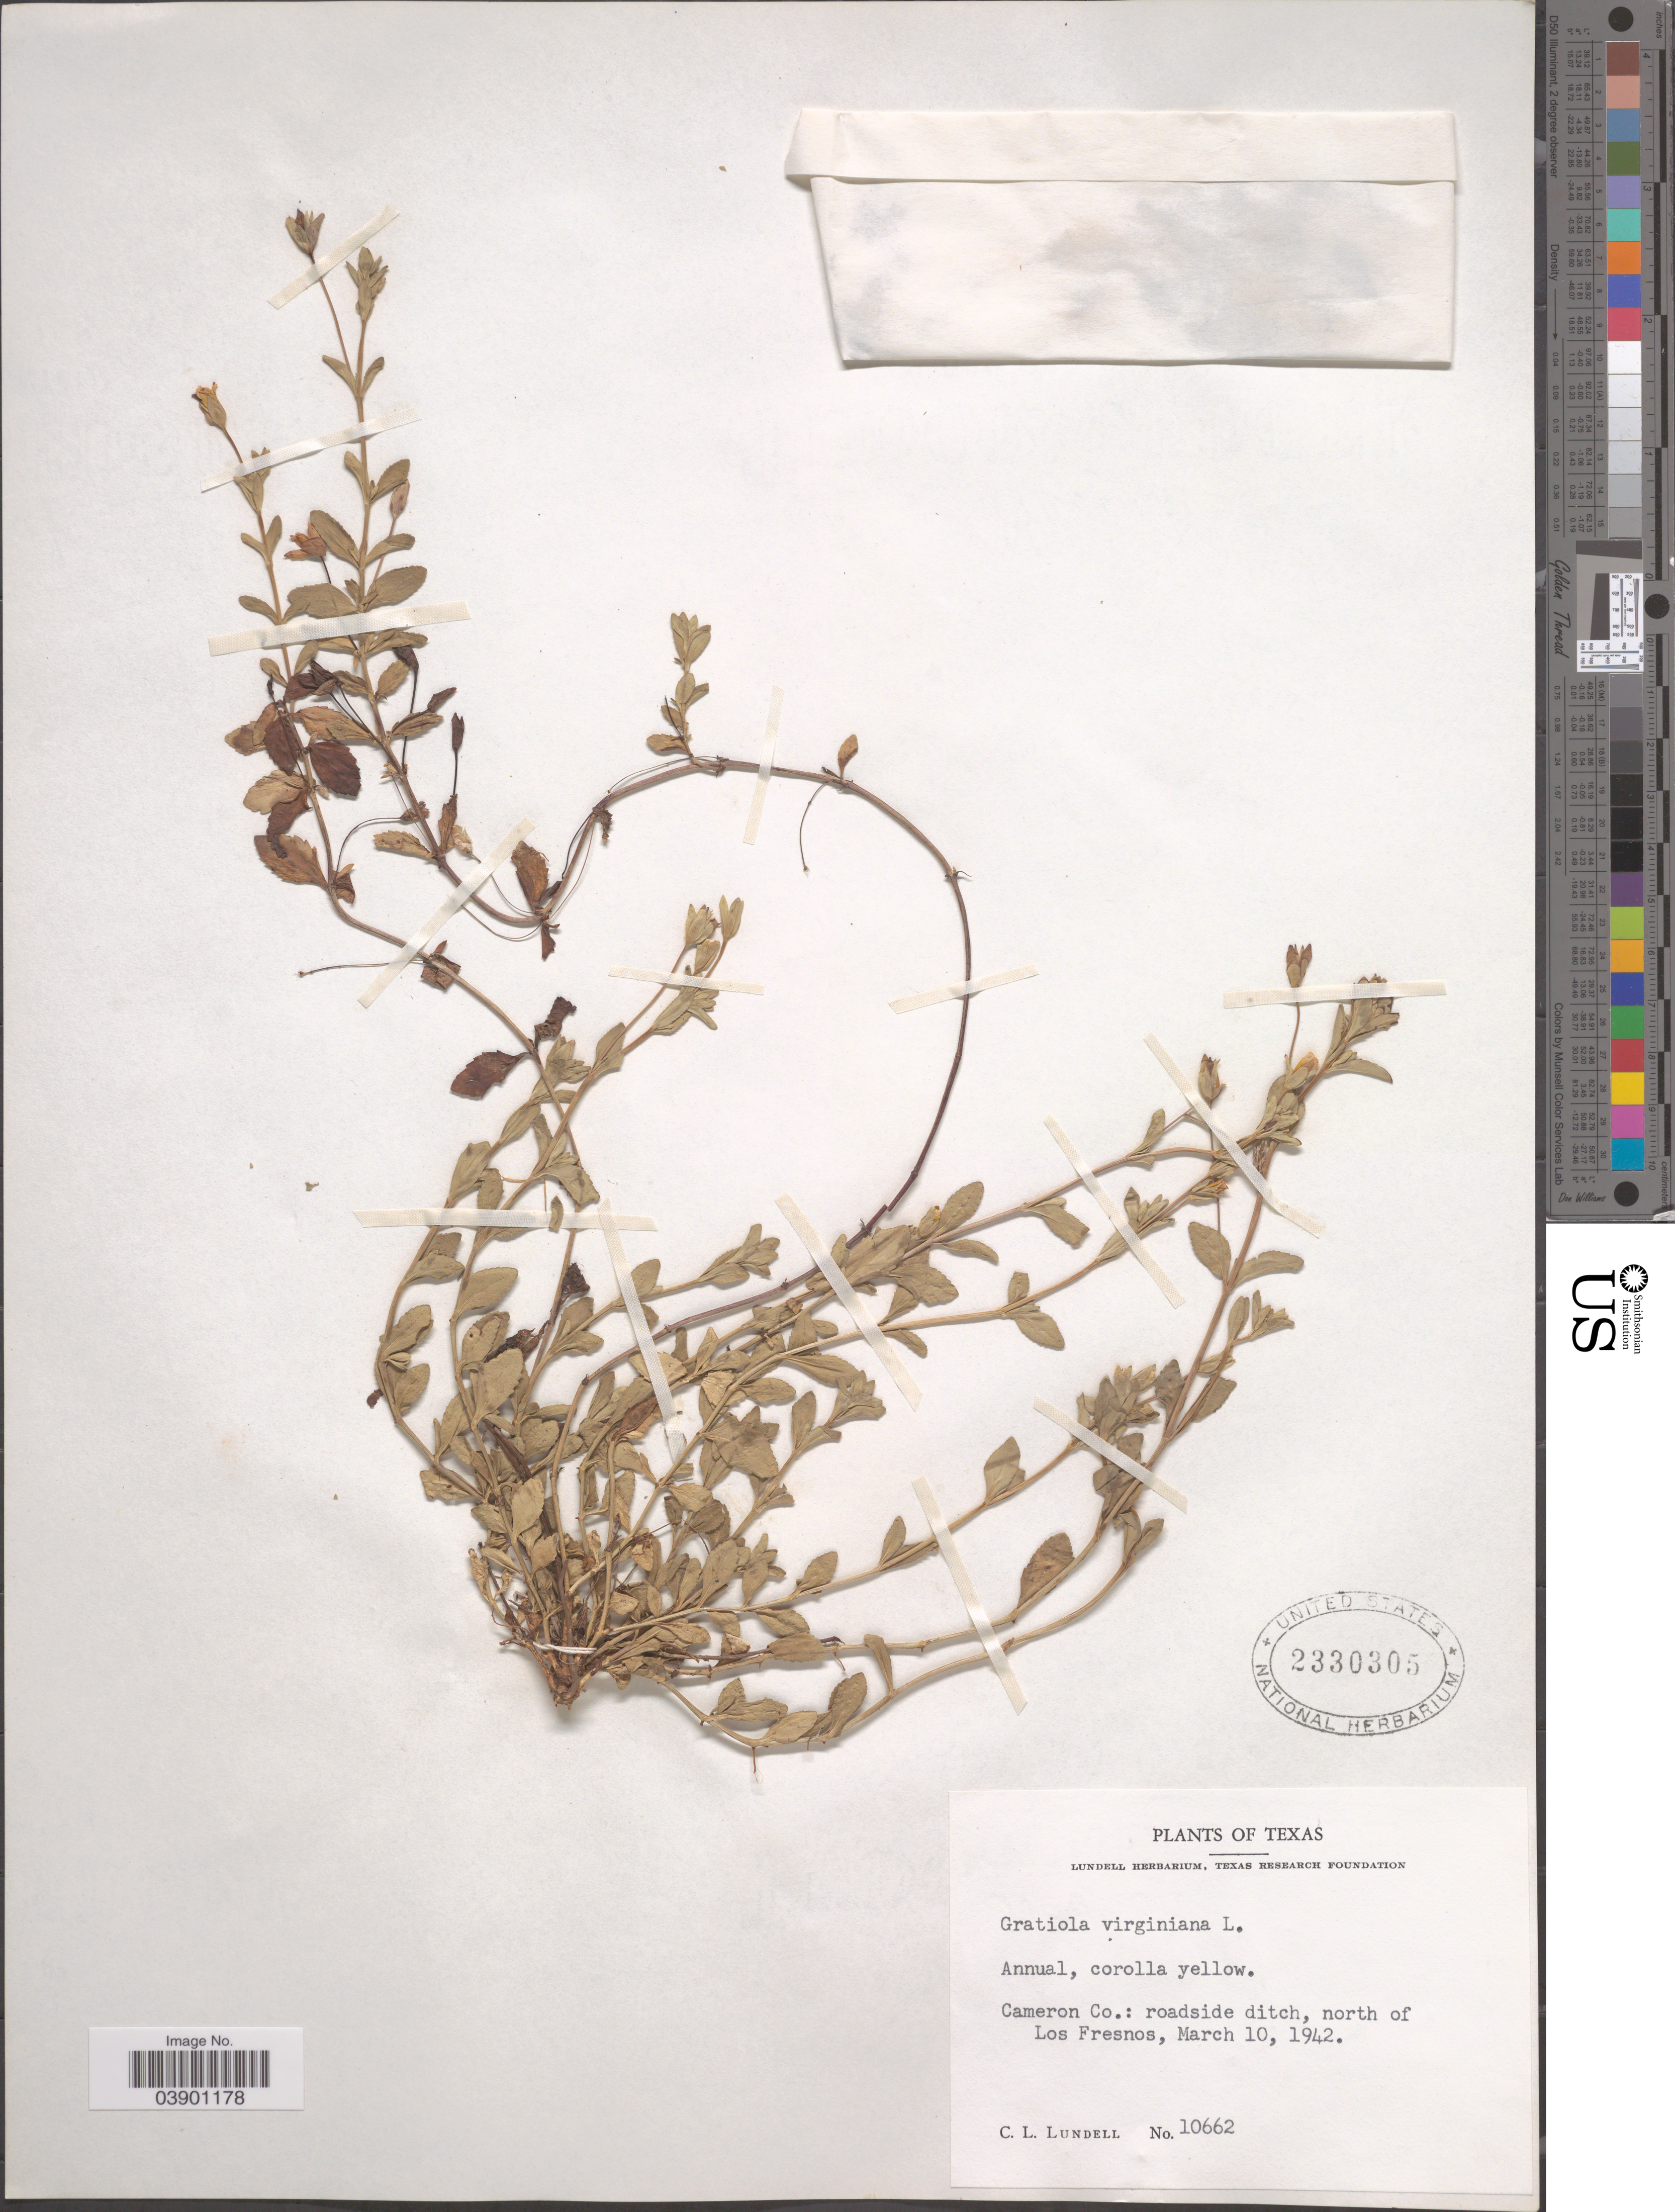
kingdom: Plantae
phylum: Tracheophyta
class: Magnoliopsida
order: Lamiales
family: Plantaginaceae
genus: Gratiola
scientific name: Gratiola virginiana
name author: L.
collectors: C. L. Lundell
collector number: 10662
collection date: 1942-03-10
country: United States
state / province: Texas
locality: Cameron Co.: roadside ditch, north of Los Fresnos.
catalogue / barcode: US 2330305